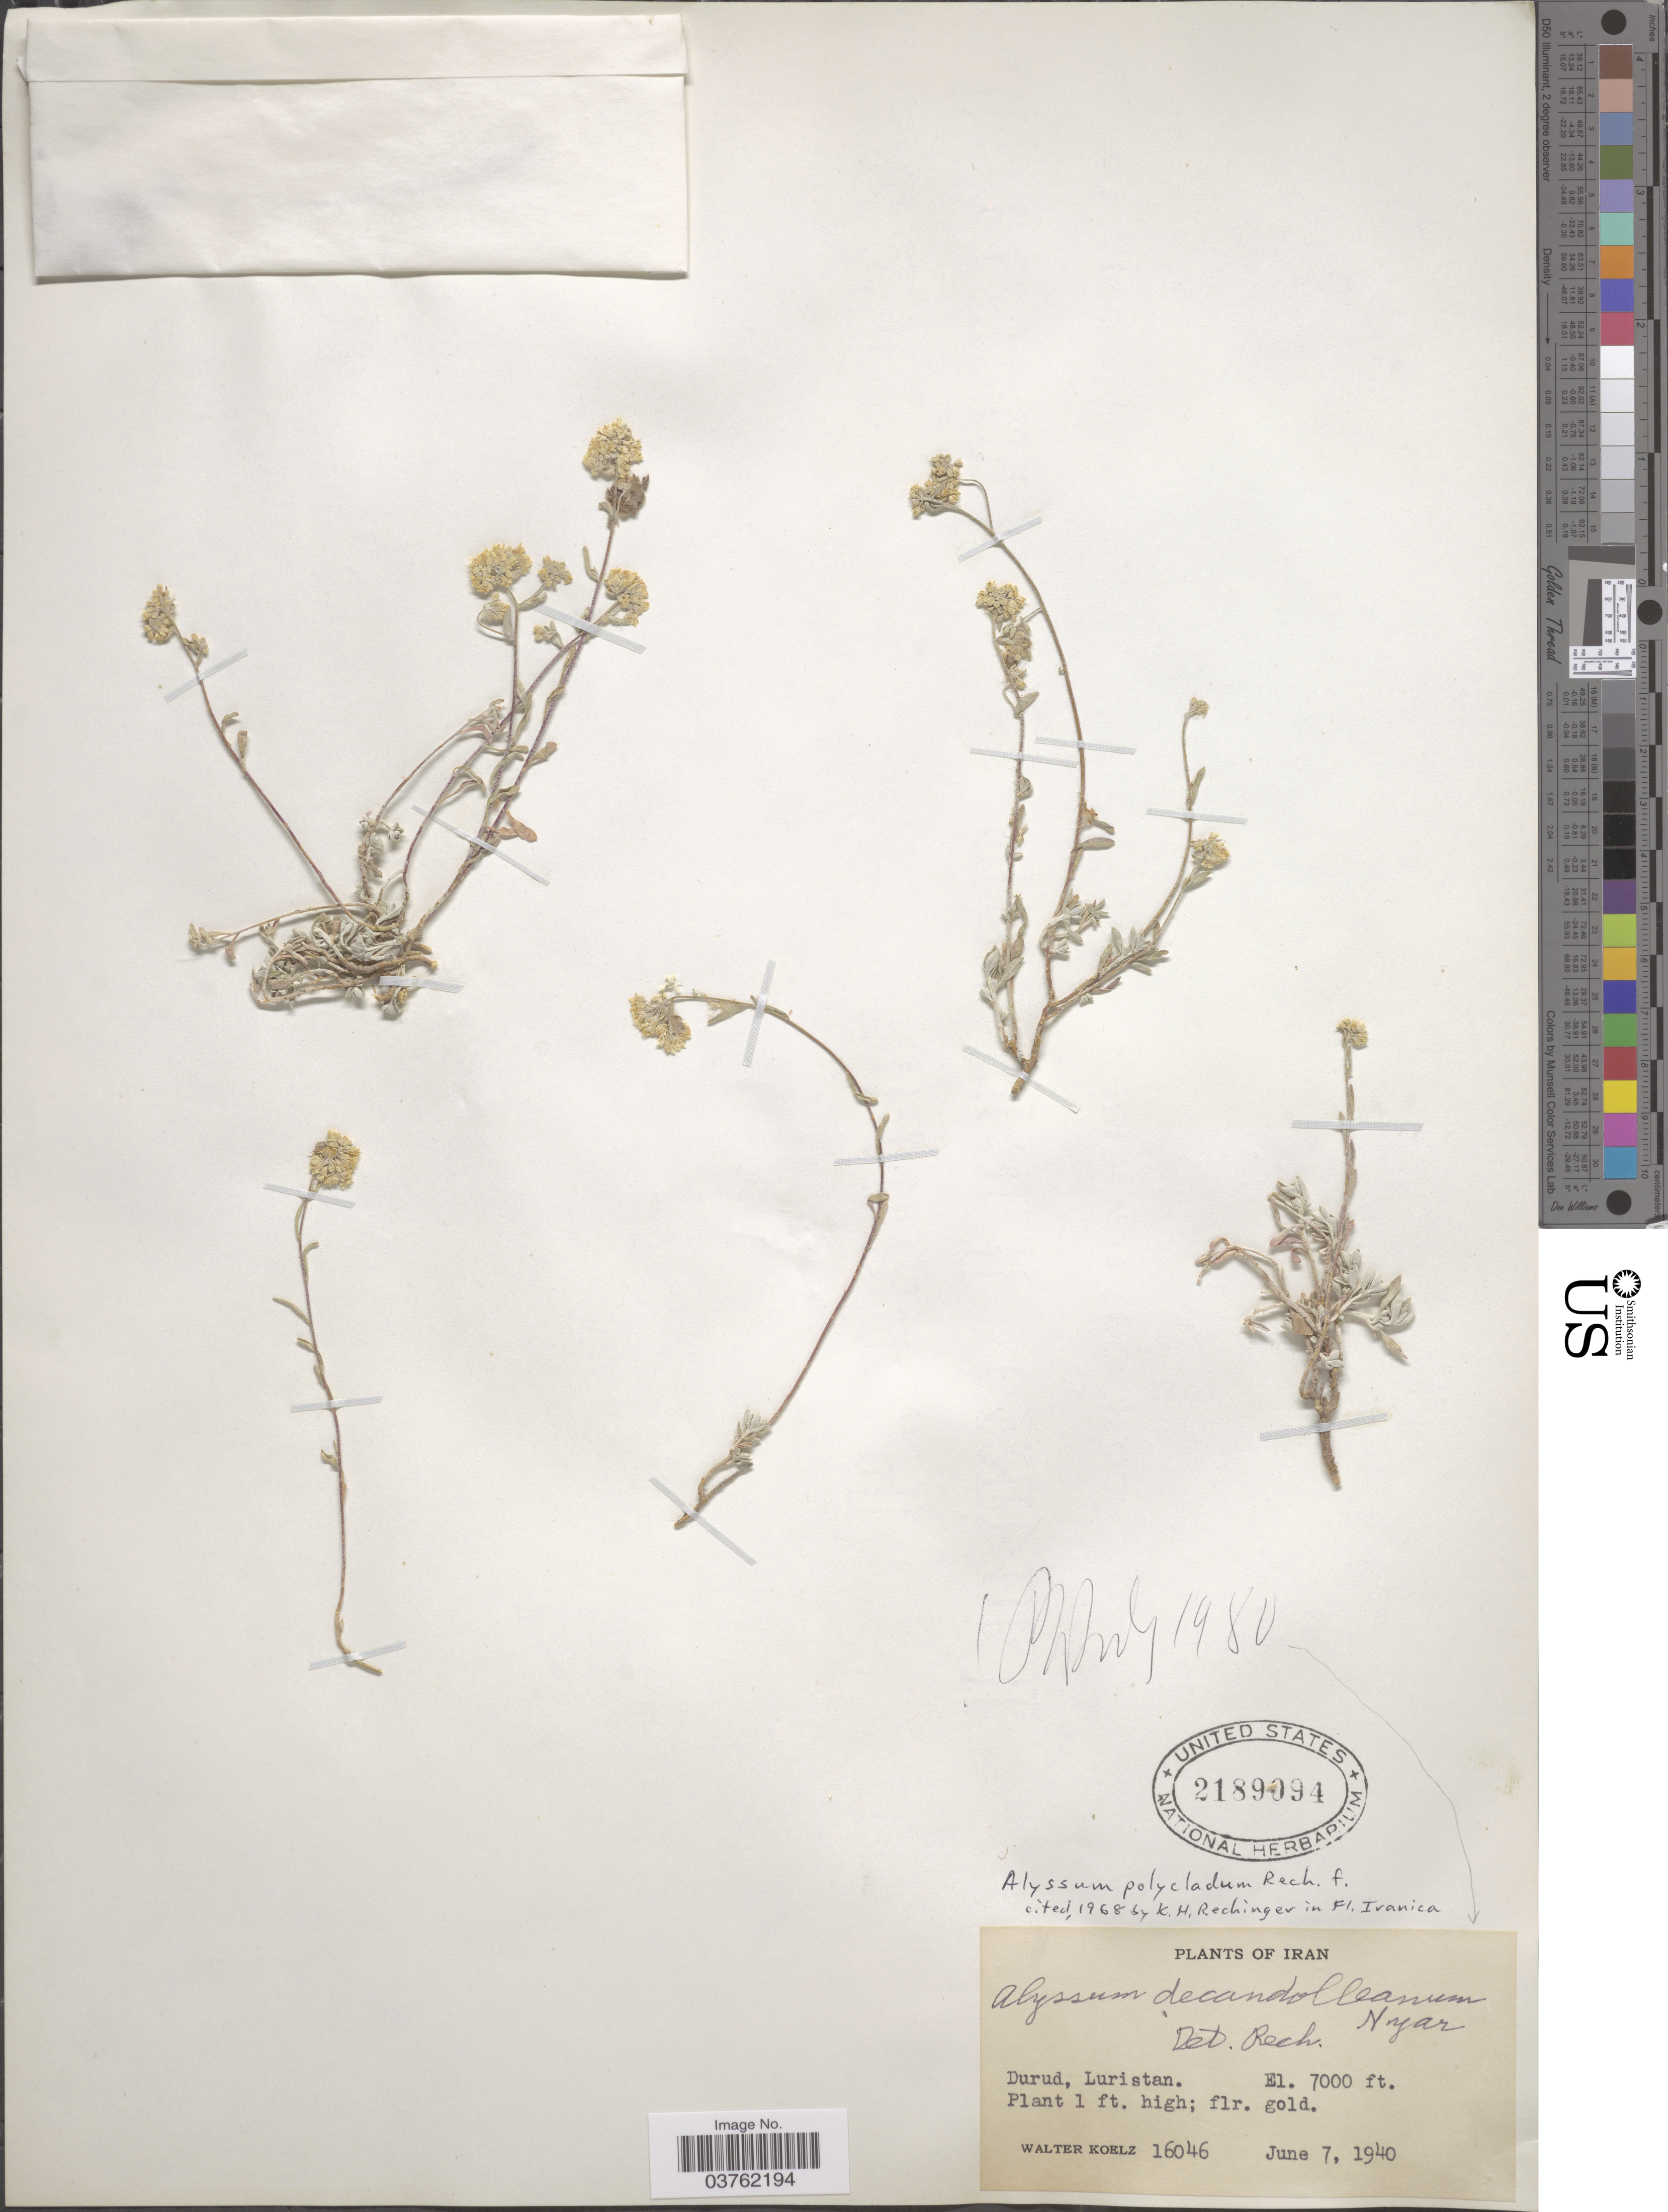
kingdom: Plantae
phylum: Tracheophyta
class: Magnoliopsida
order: Brassicales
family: Brassicaceae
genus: Alyssum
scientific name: Alyssum decandolleanum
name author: Nyár.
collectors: W. N. Koelz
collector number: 16046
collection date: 1940-06-07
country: Iran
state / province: Lorestan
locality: Durud, Luristan.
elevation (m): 2134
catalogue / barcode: US 2189094